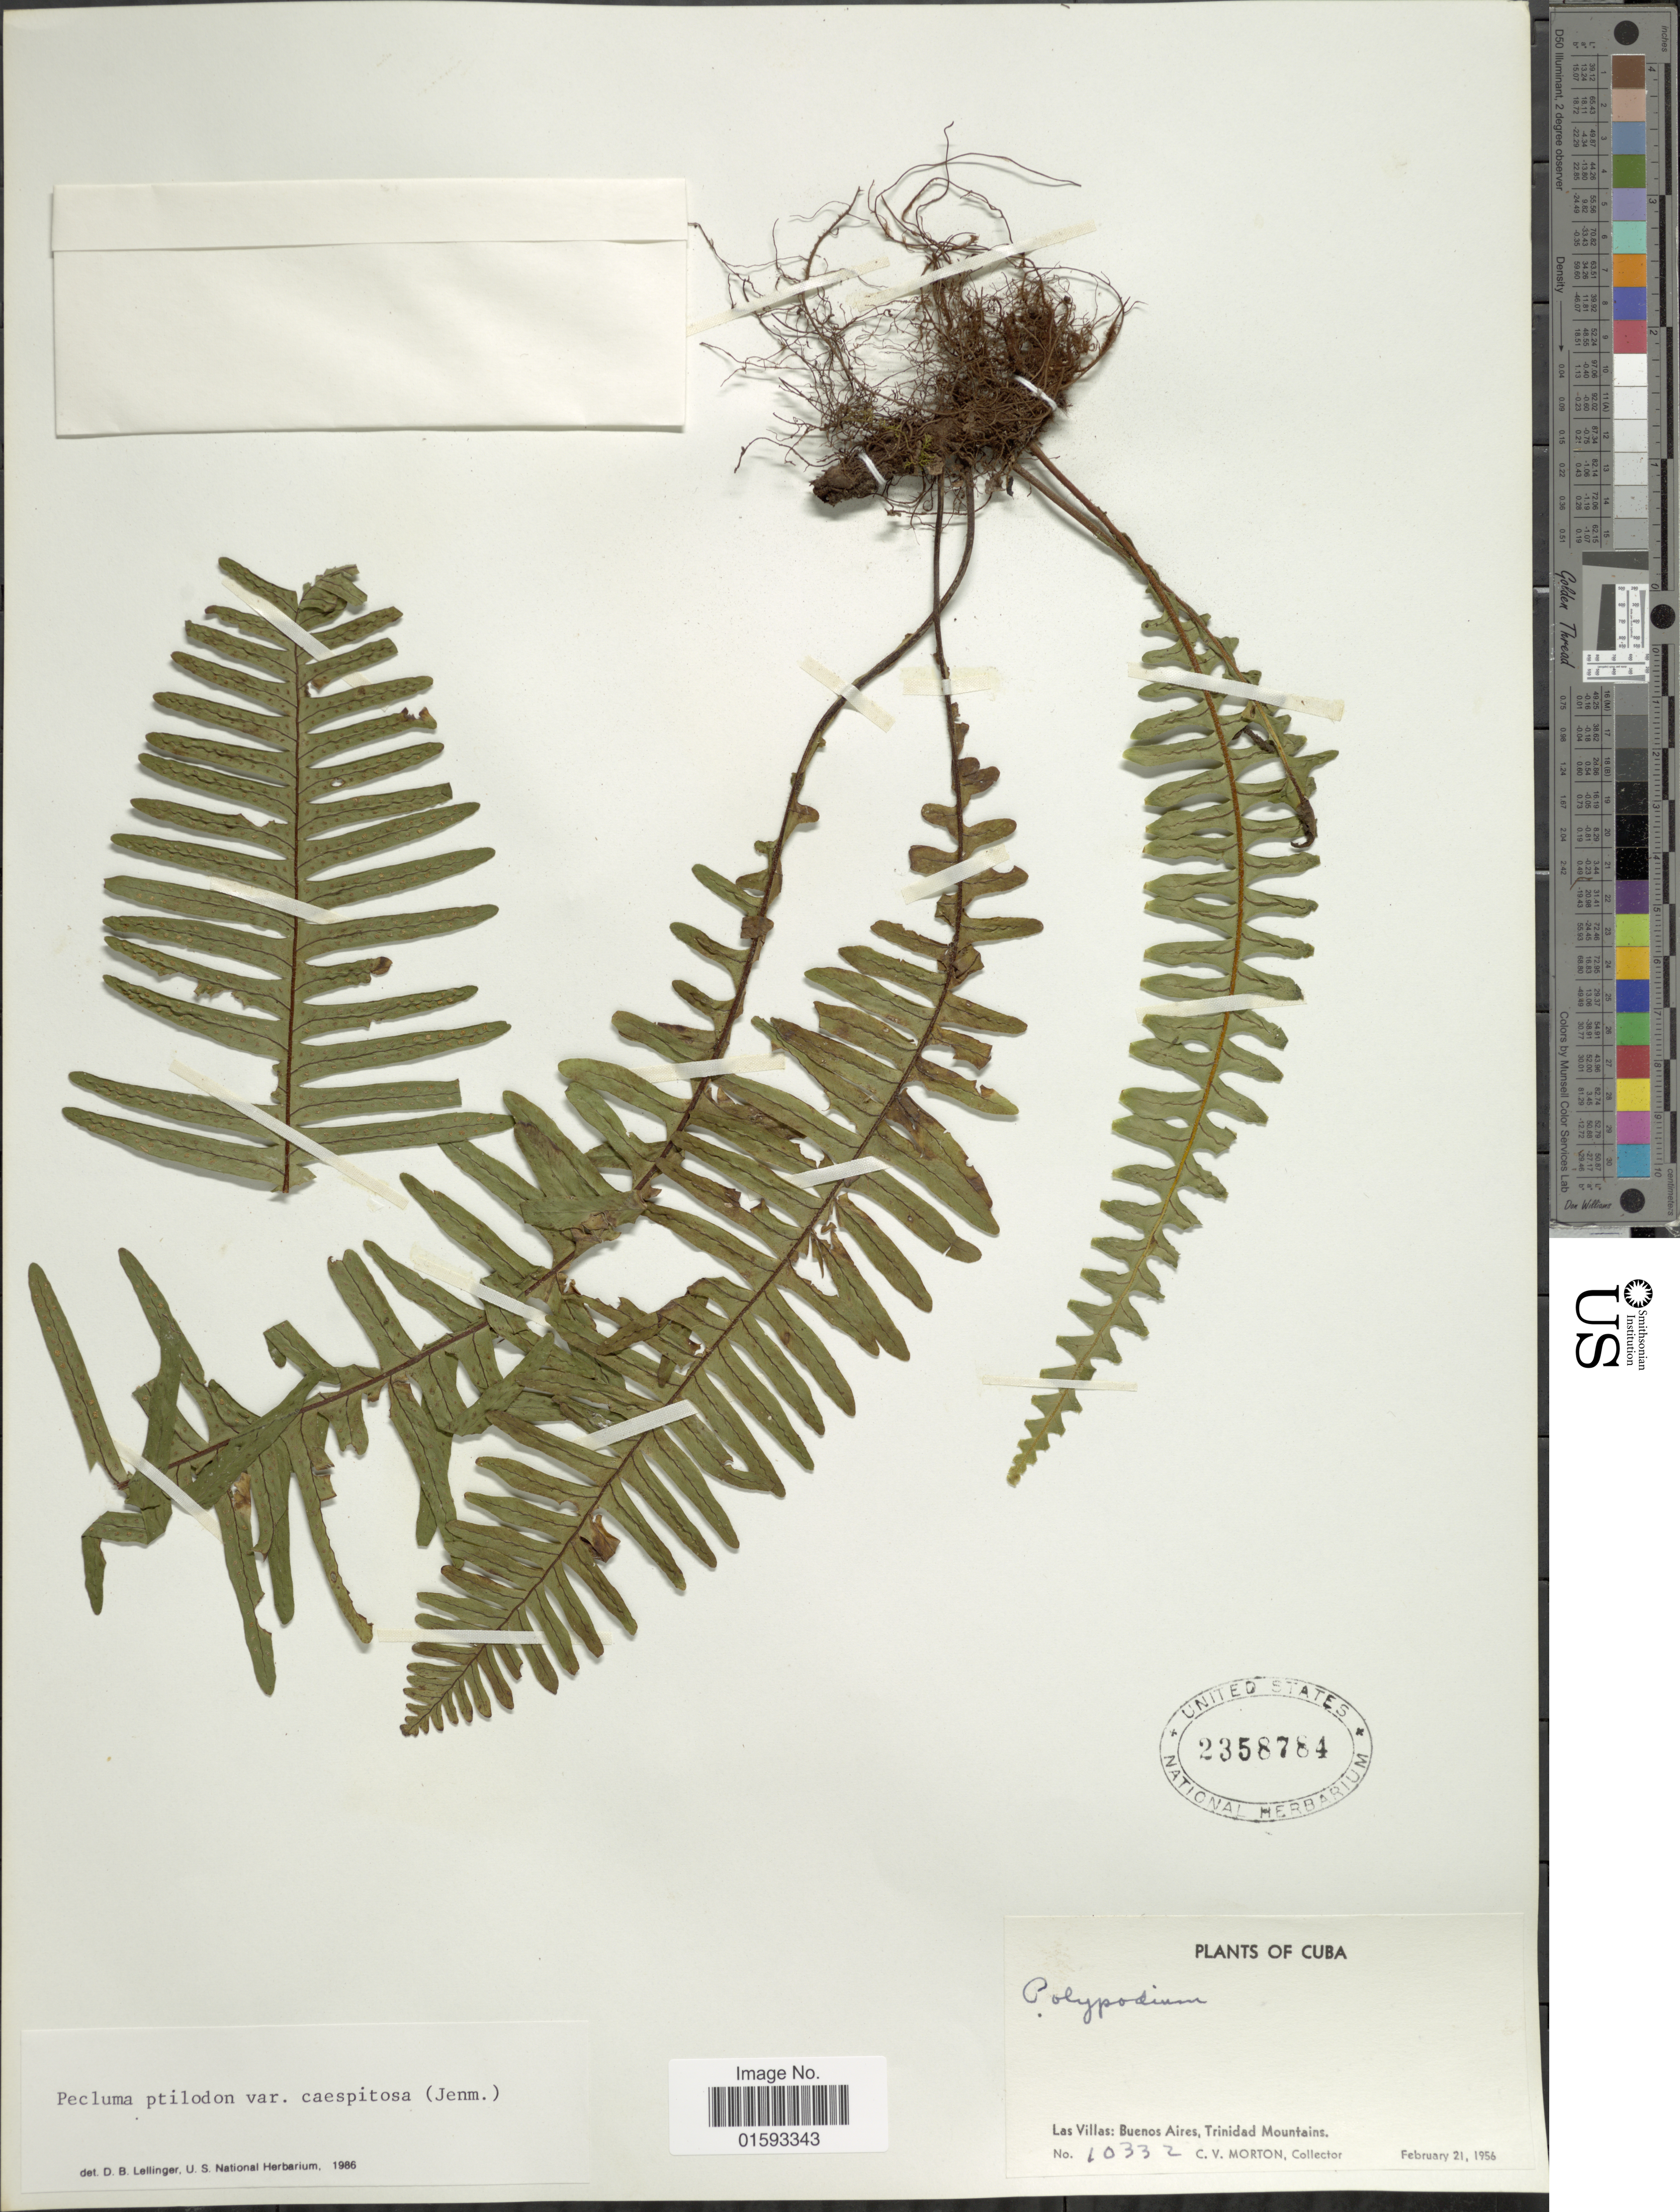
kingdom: Plantae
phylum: Tracheophyta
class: Polypodiopsida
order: Polypodiales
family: Polypodiaceae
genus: Pecluma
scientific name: Pecluma ptilodos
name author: (Kunze) Price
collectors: C. V. Morton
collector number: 10332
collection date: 1956-02-21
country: Cuba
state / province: Las Villas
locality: Buenos Aires, Trinidad Mountains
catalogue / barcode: US 2358784